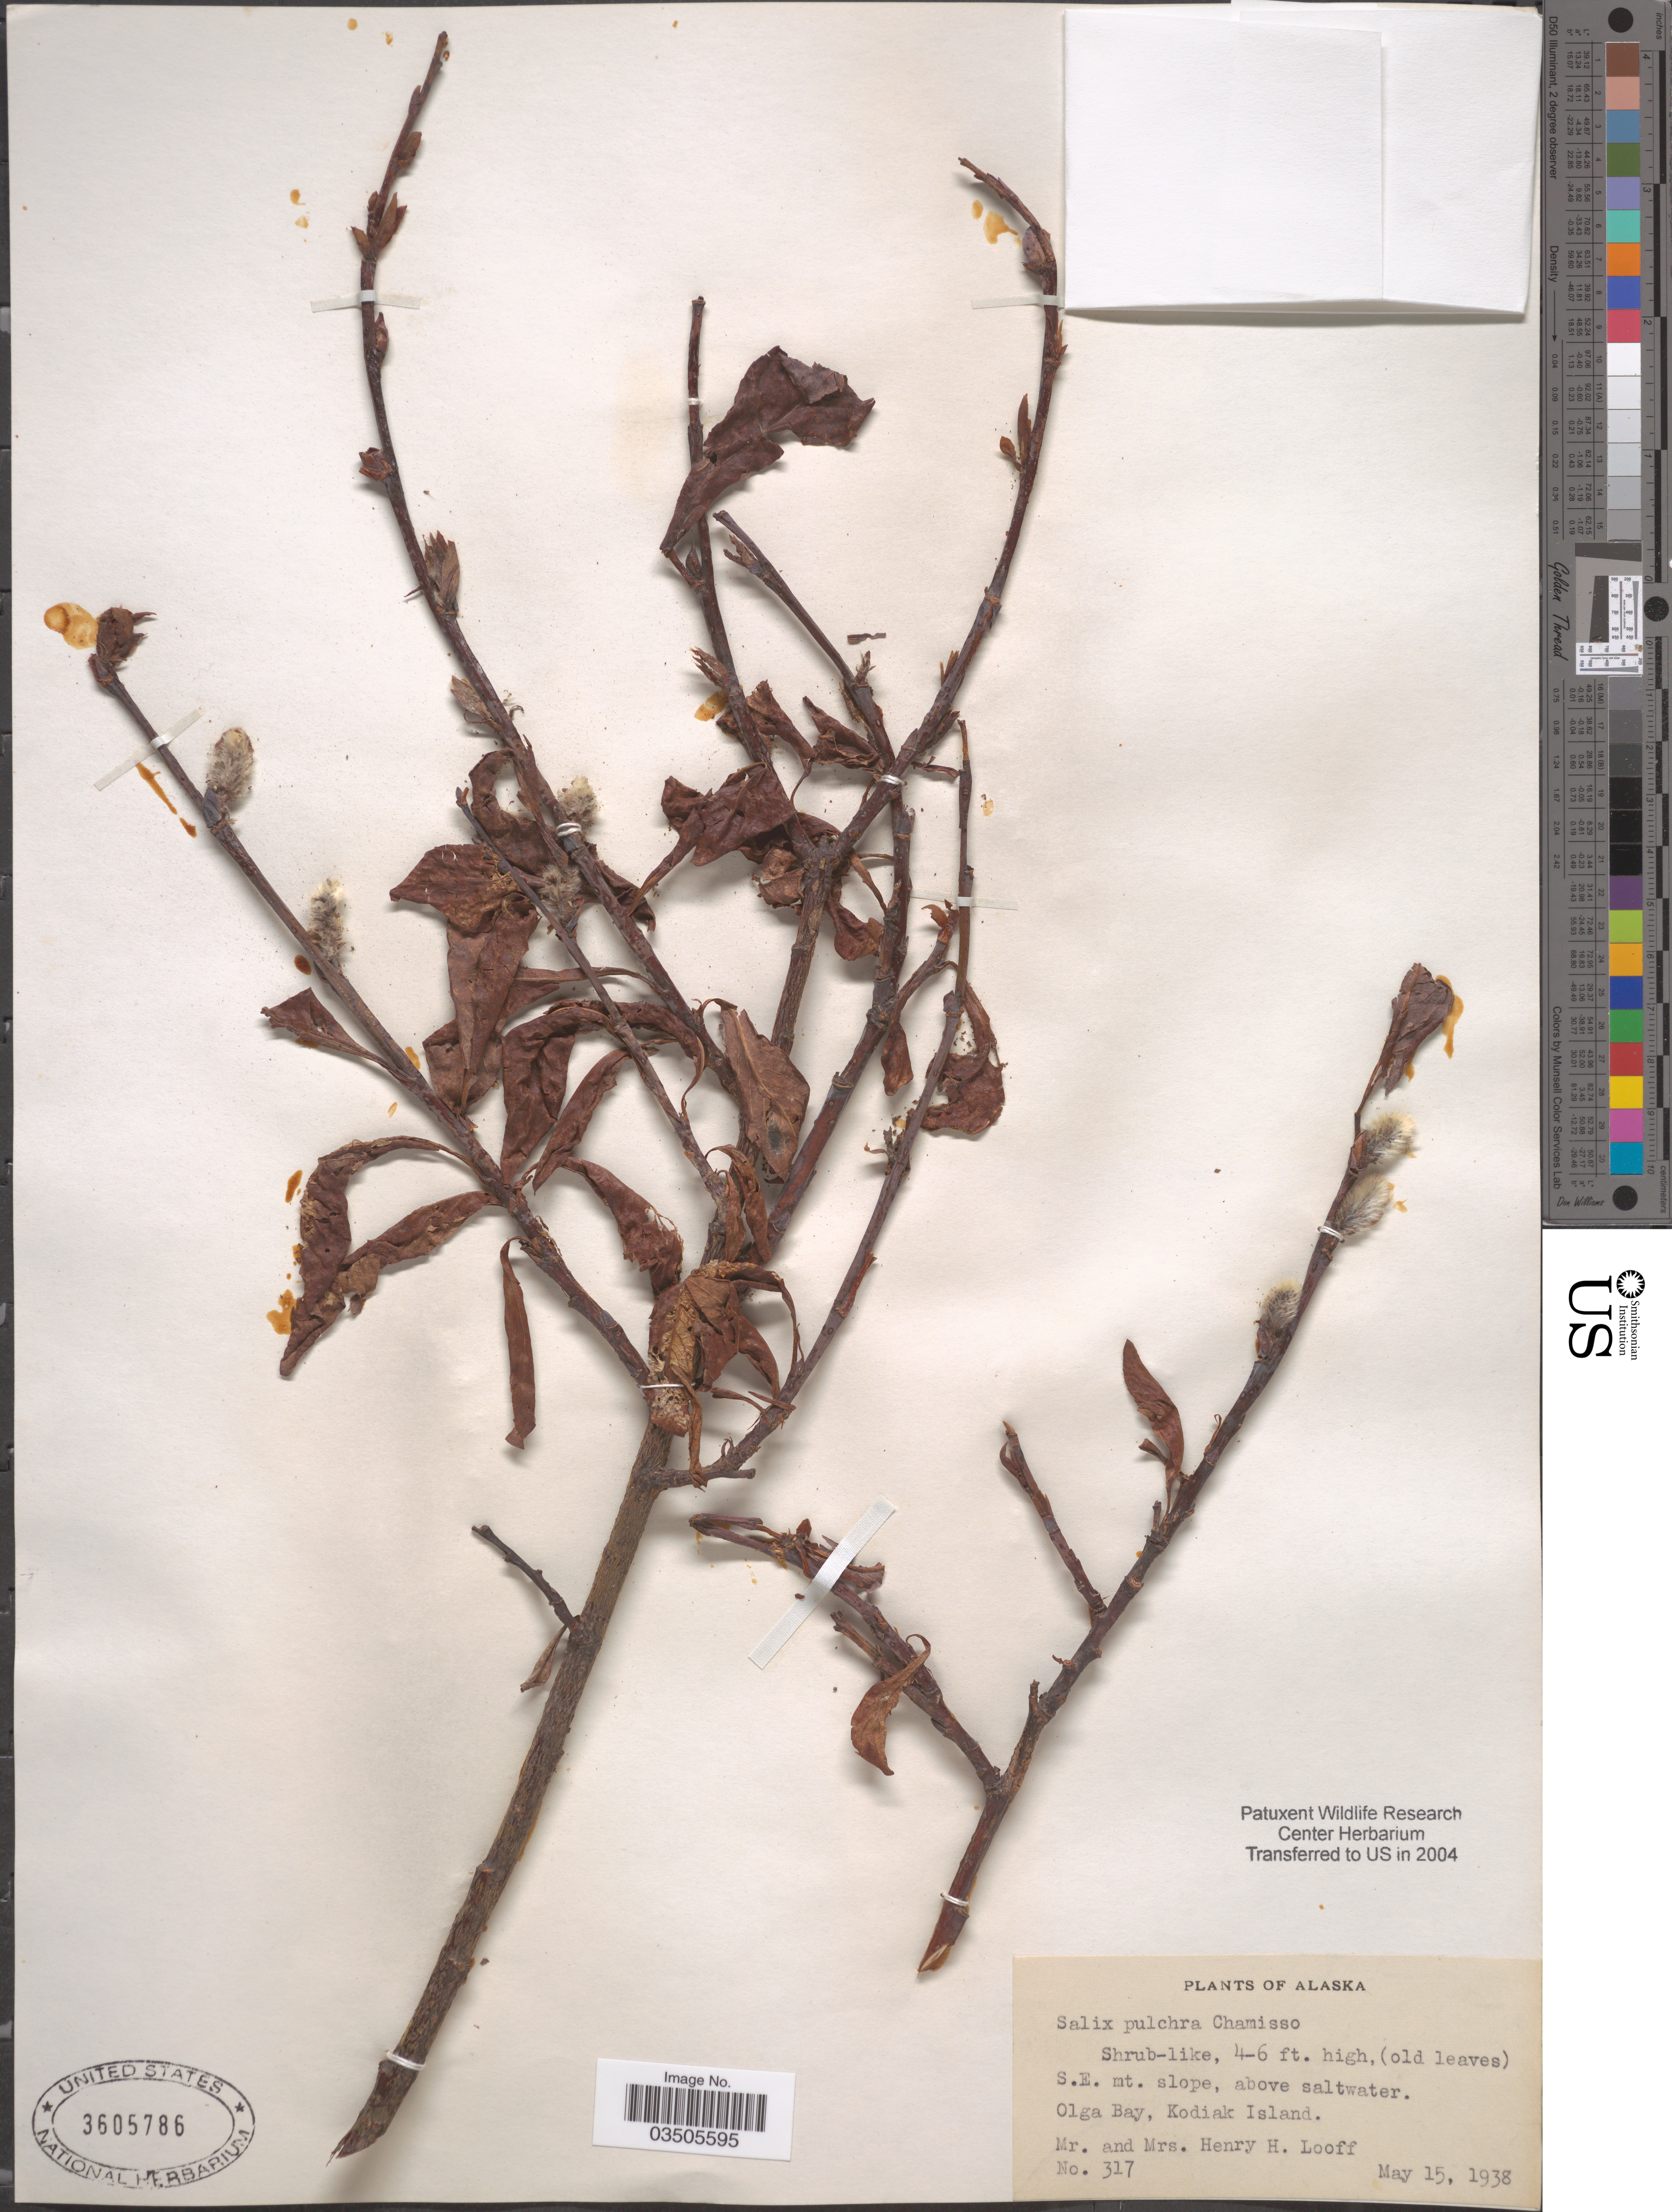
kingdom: Plantae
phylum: Tracheophyta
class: Magnoliopsida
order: Malpighiales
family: Salicaceae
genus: Salix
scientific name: Salix pulchra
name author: Cham.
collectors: H. Looff & H. Looff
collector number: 317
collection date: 1938-05-15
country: United States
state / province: Alaska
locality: S. E. mt. slope, above saltwater. Olga Bay, Kodiak Island.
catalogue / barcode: US 3605786